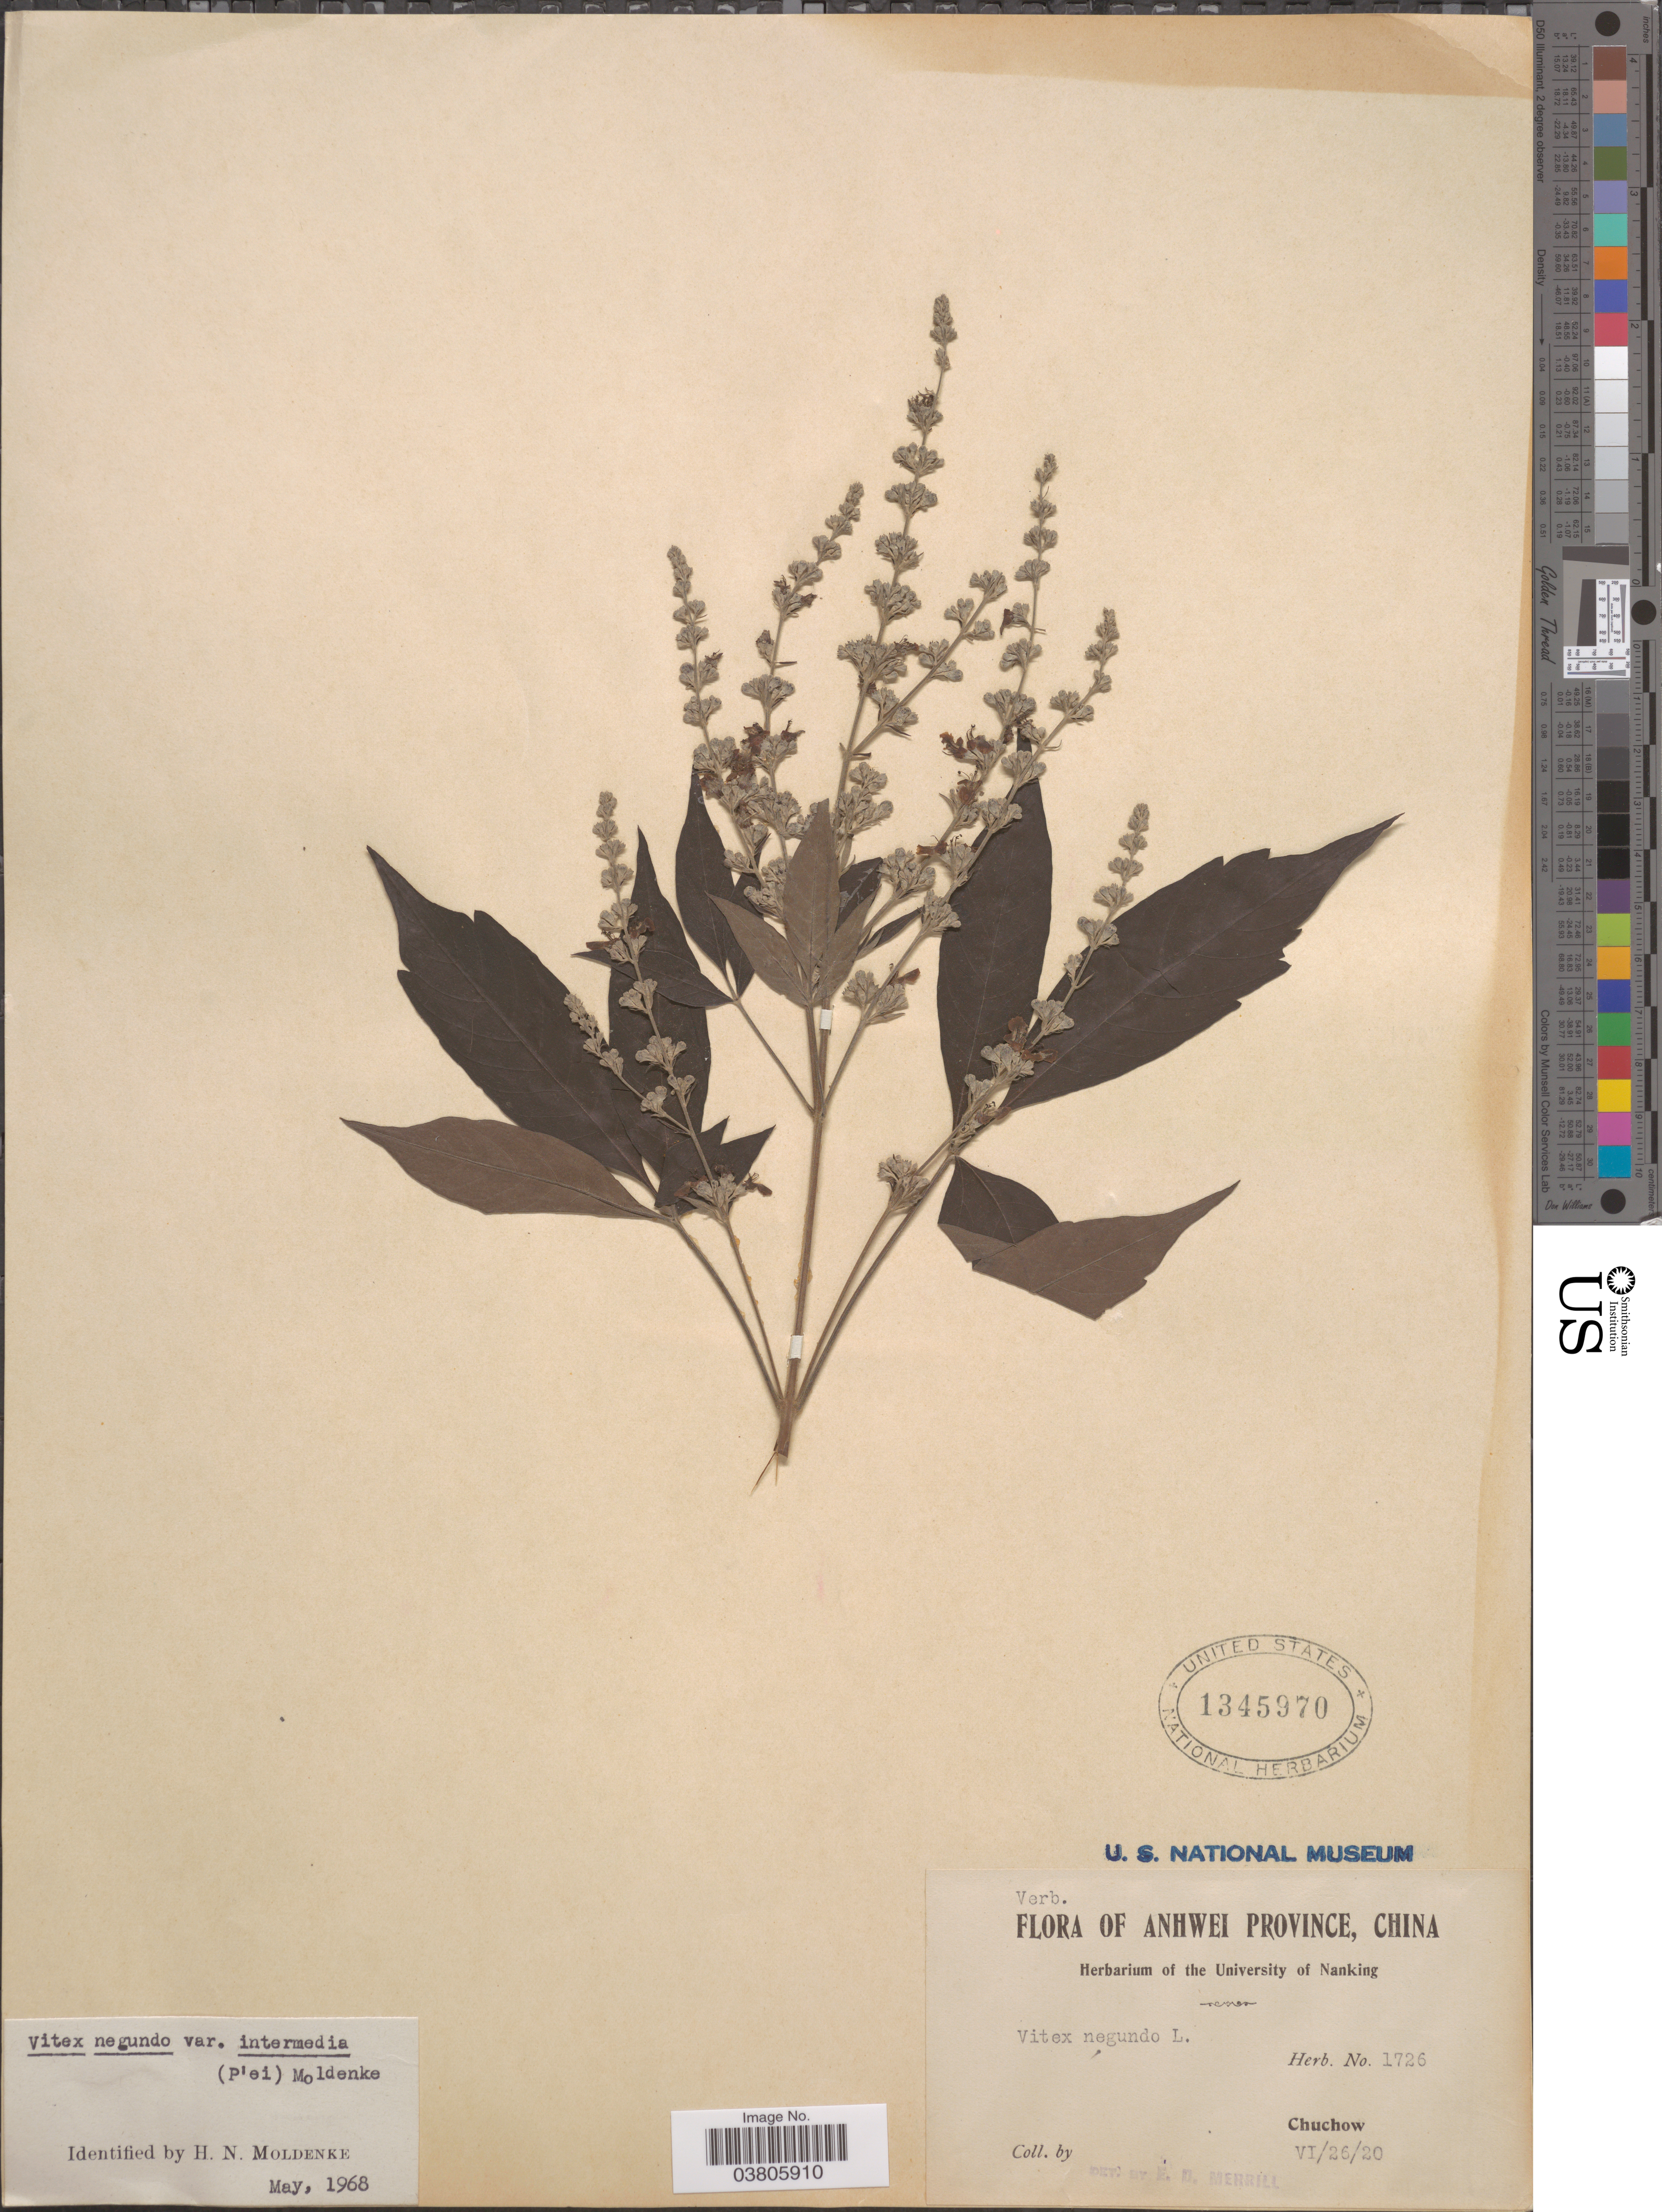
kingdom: Plantae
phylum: Tracheophyta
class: Magnoliopsida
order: Lamiales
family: Lamiaceae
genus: Vitex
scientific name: Vitex negundo var. intermedia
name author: (C. Pei) Moldenke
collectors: ex herb. University of Nanking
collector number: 1726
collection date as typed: Transcribed d/m/y: 26/6/20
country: China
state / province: Anhui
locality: Anhwei Province. Chuchow.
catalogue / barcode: US 1345970